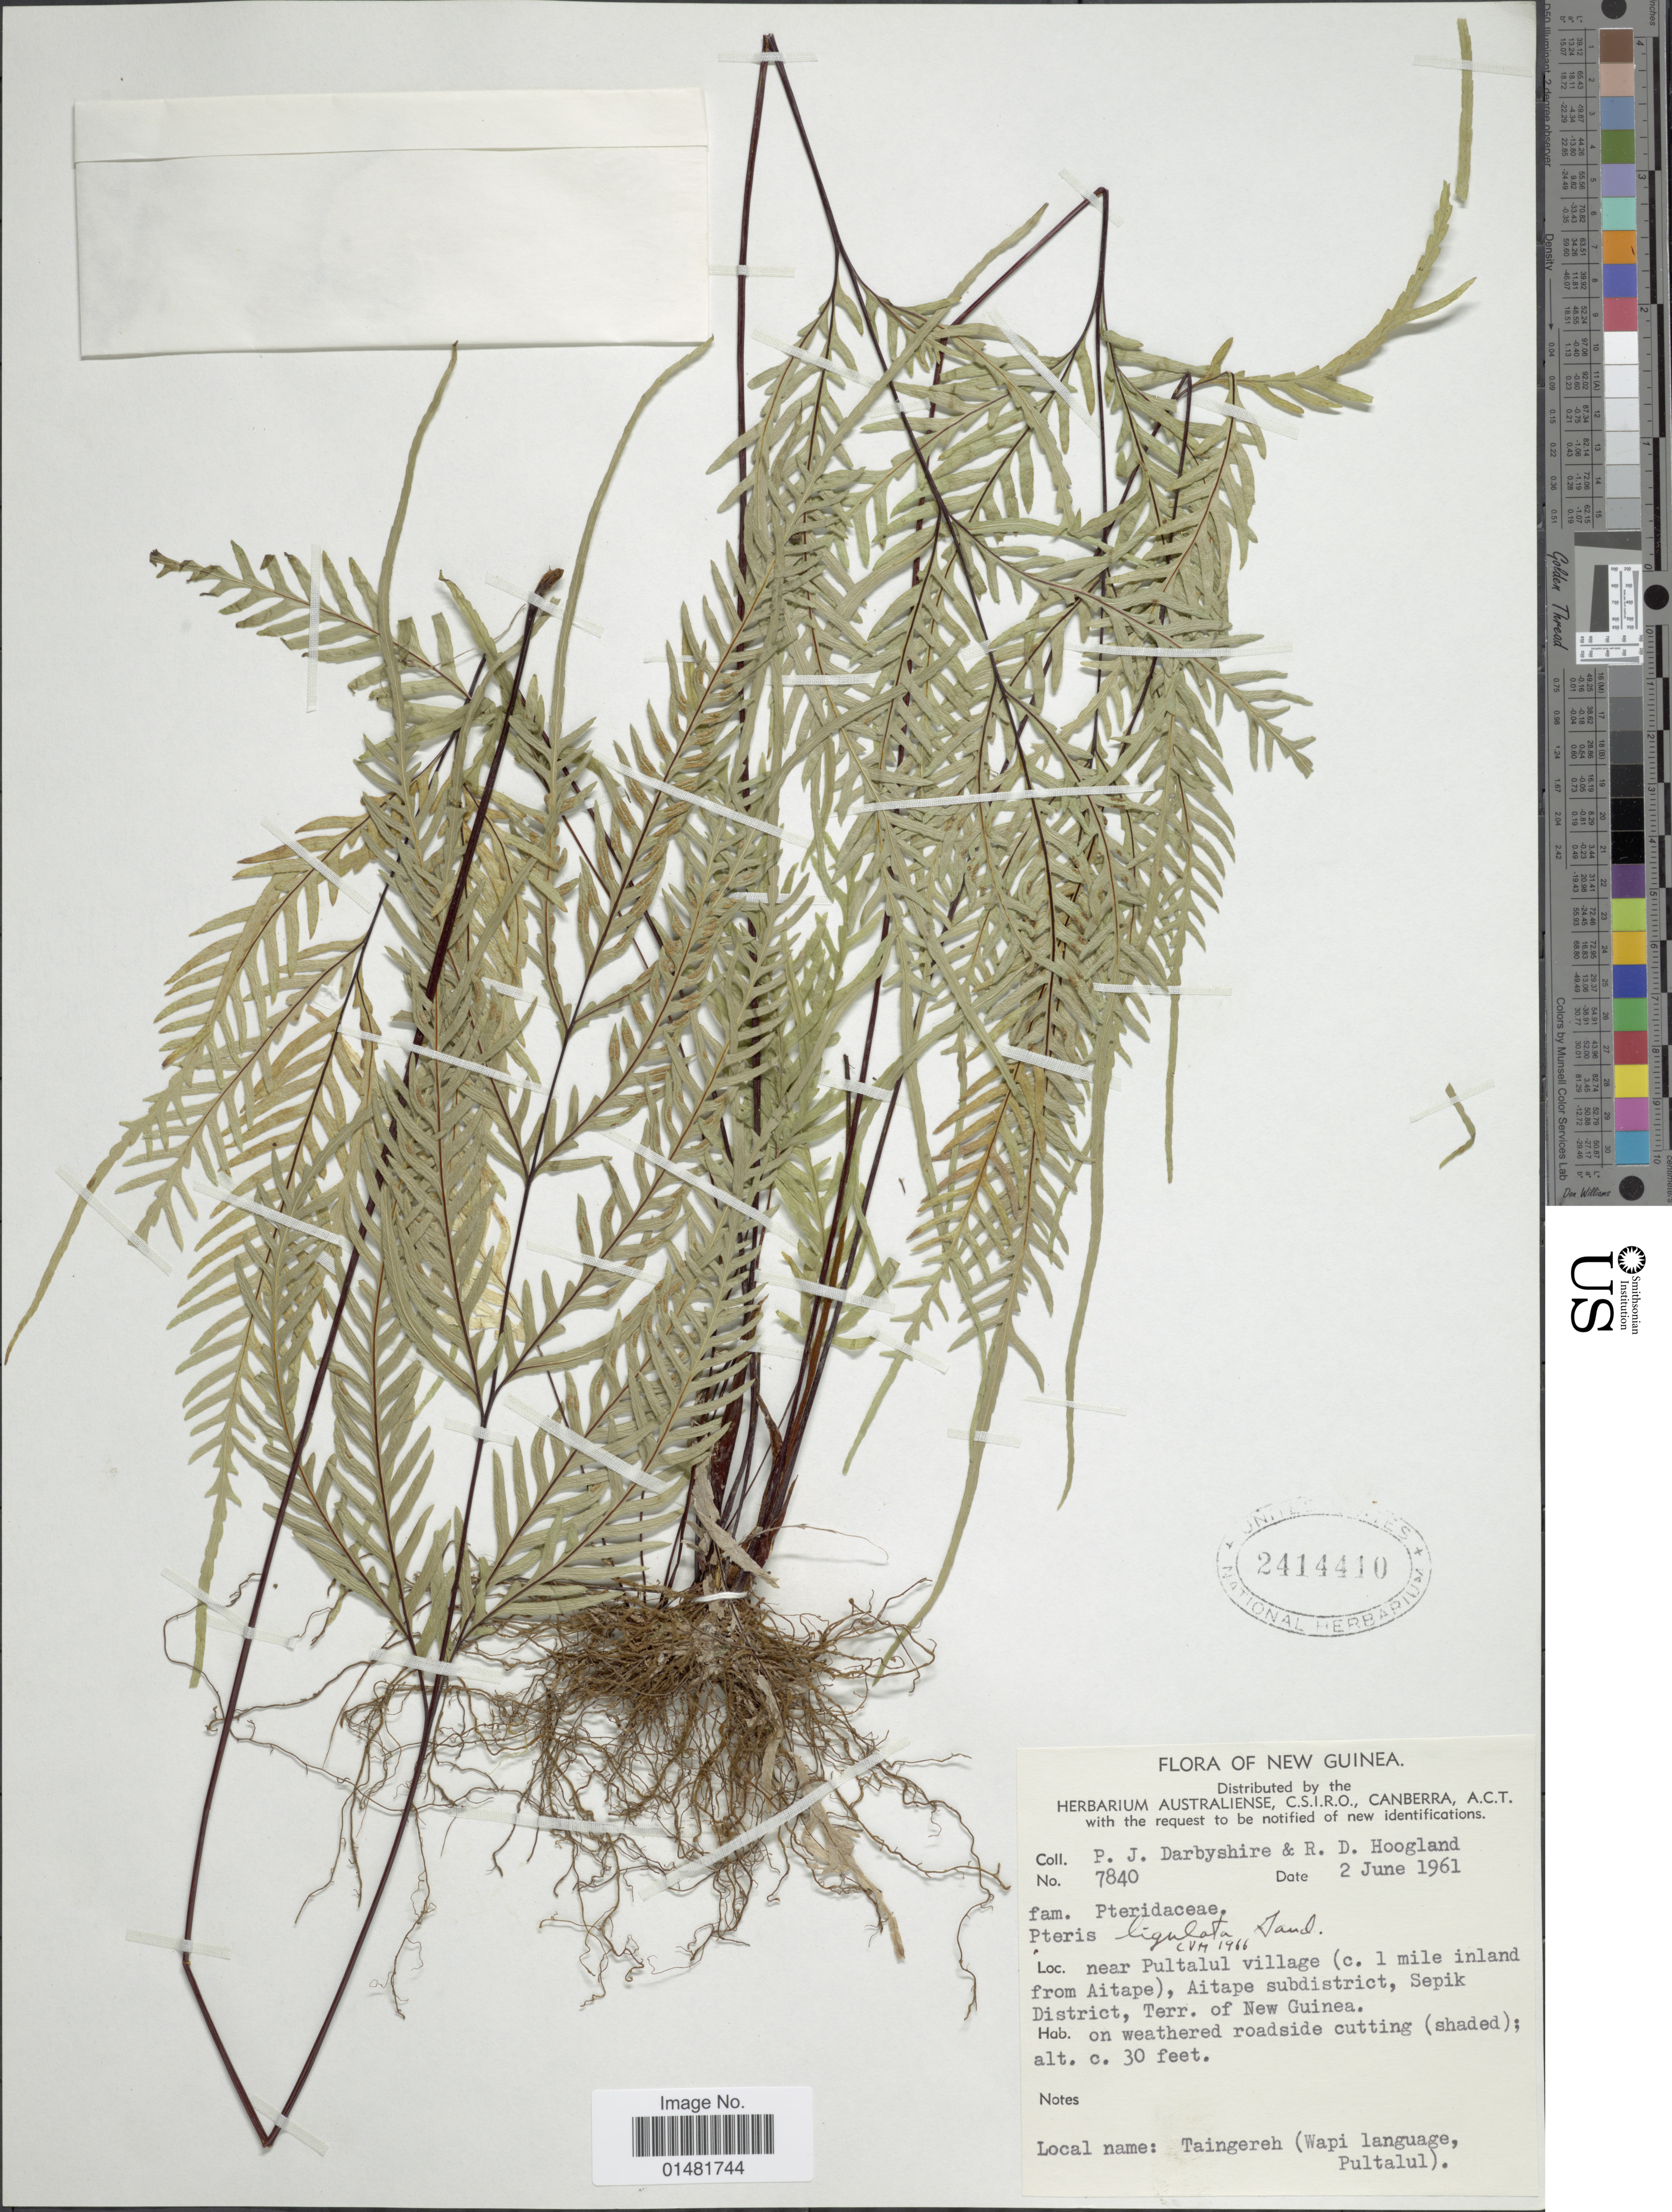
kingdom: Plantae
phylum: Tracheophyta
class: Polypodiopsida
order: Polypodiales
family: Pteridaceae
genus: Pteris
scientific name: Pteris ligulata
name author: Gaudich.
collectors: P. Darbyshire & R. D. Hoogland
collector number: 7840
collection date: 1961-06-02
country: Papua New Guinea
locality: Near Pultalul village (c. 1 mile inland from Aitape), Aitape subdistrict, Sepik District, Terr. of New Guinea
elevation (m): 9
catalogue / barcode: US 2414410